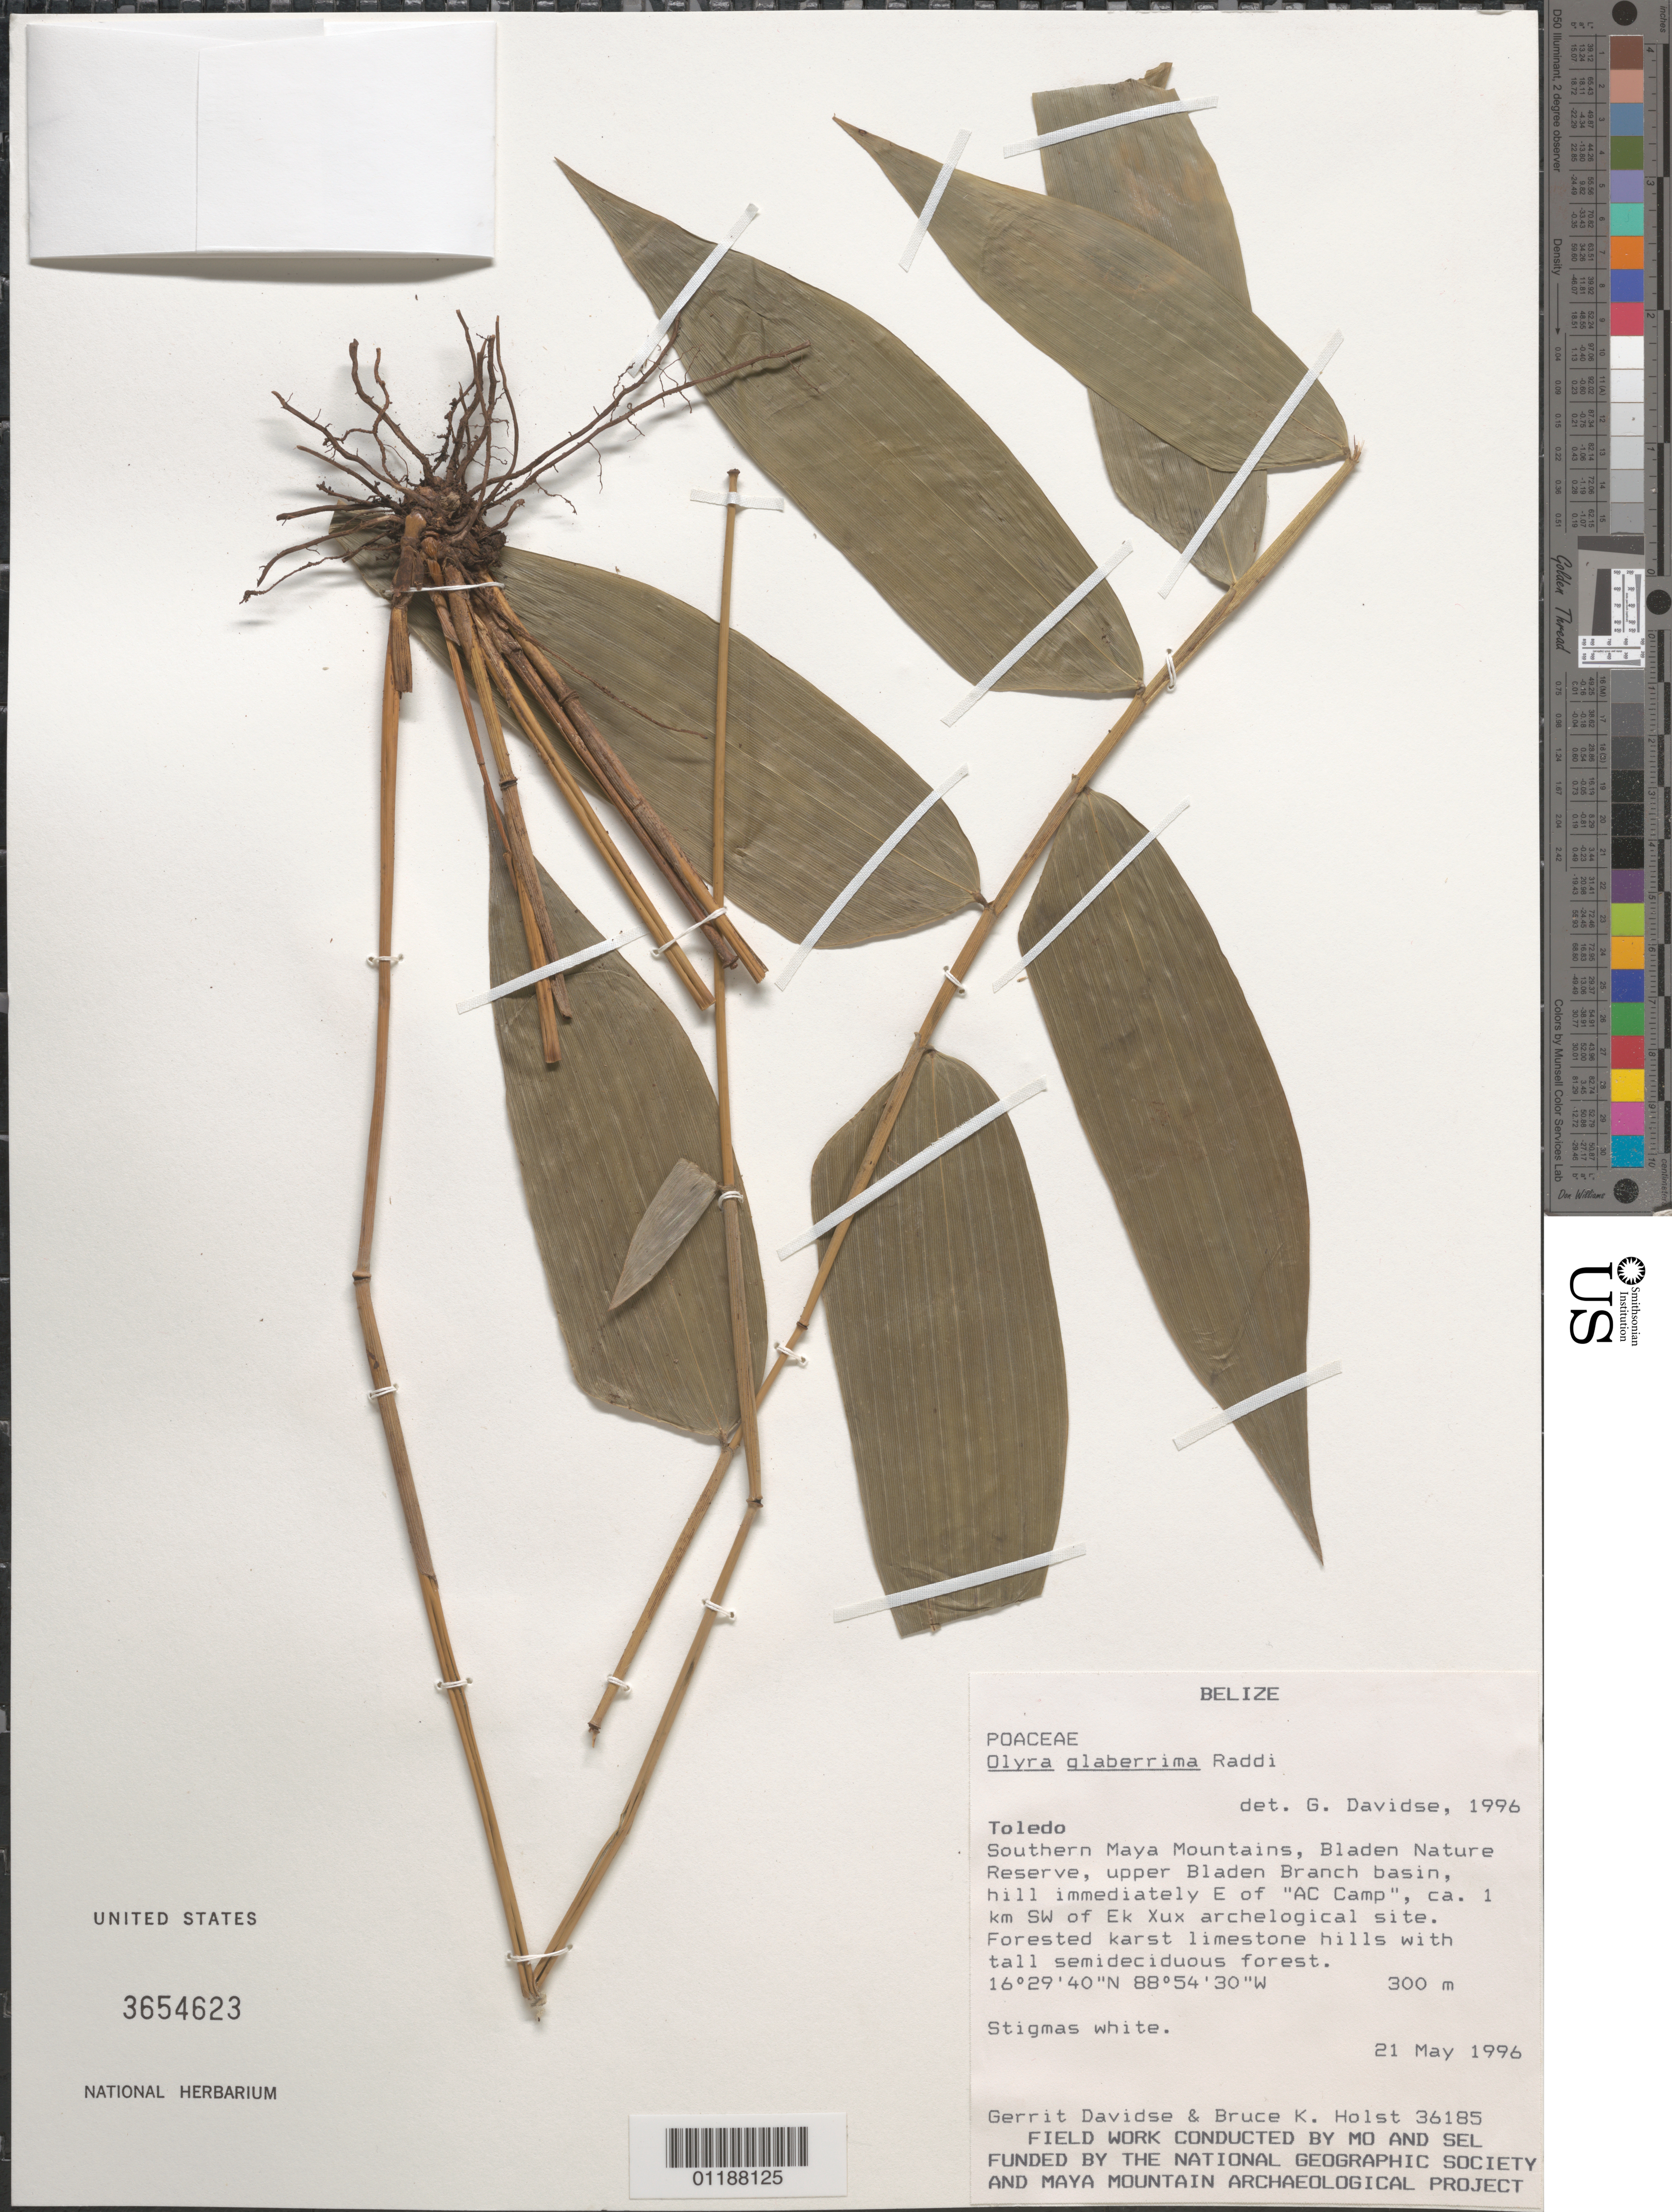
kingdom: Plantae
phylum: Tracheophyta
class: Liliopsida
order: Poales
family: Poaceae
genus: Olyra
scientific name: Olyra glaberrima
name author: Raddi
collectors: G. Davidse & B. Holst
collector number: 361185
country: Belize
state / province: Toledo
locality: Southern Maya Mountains, Bladen Nature Reserve, upper Bladen Branch basin, E of AC Camp, SW of Ek Xux archelogical site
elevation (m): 300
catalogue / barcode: US 3654623